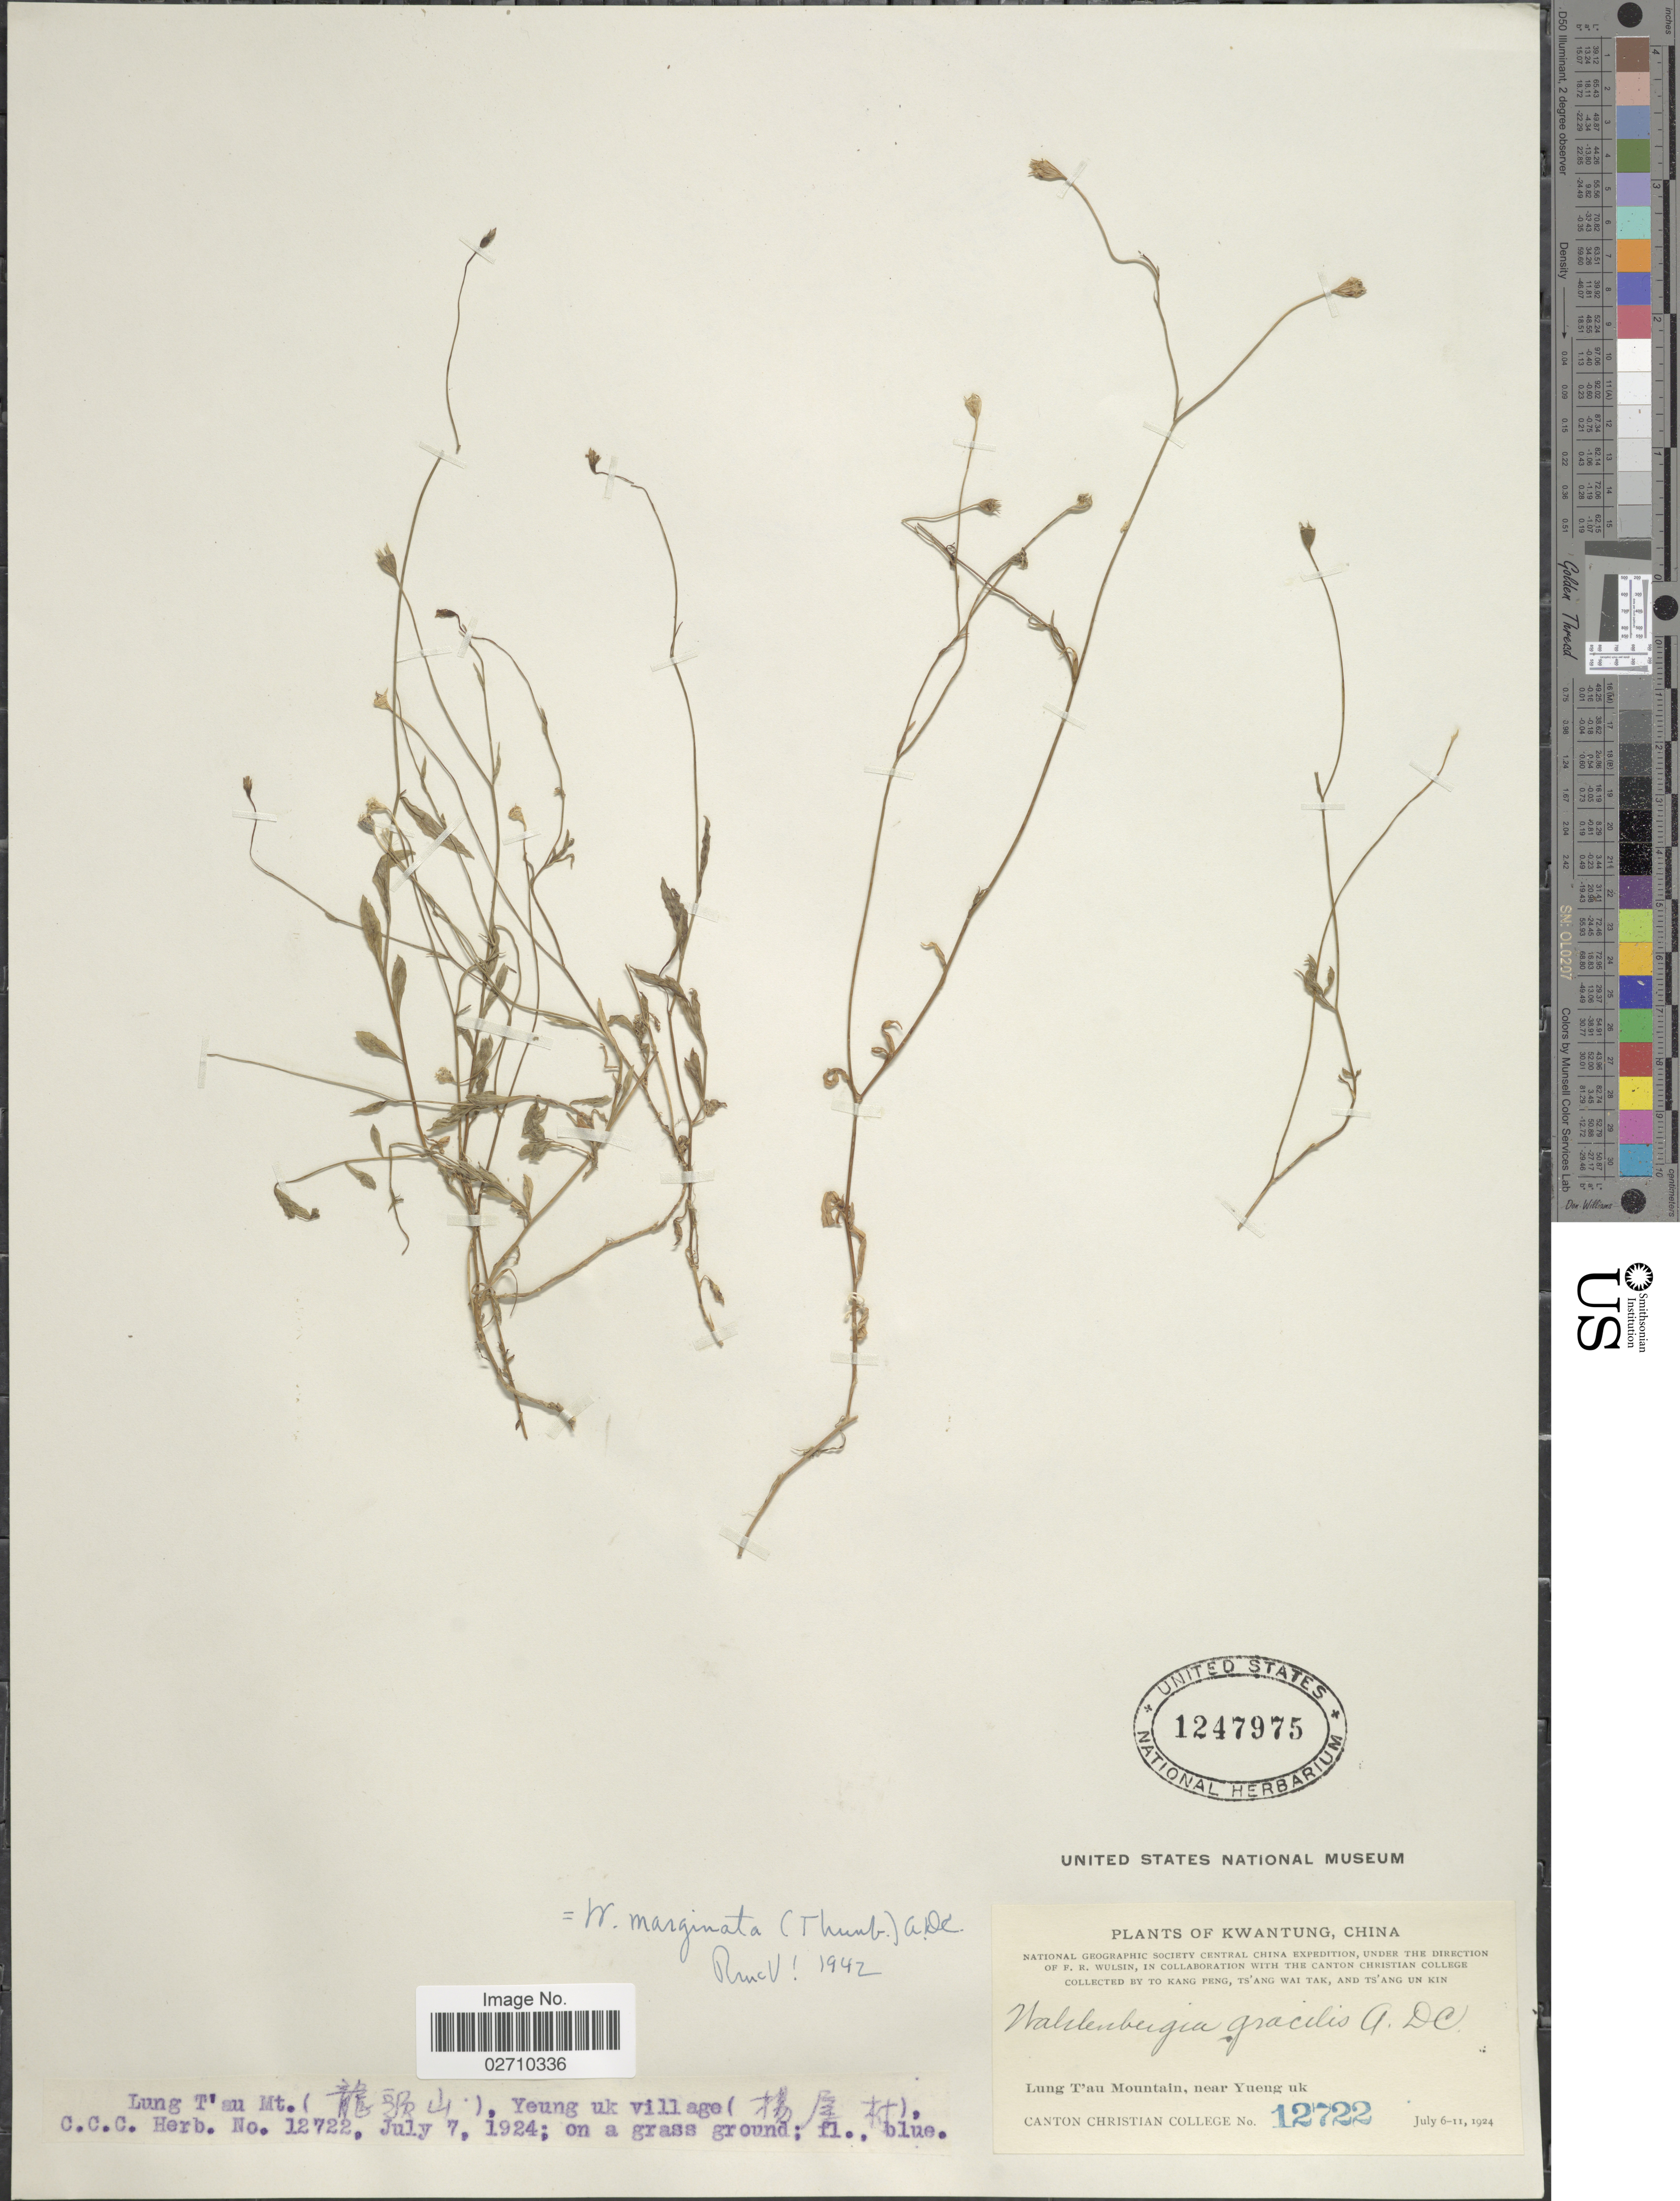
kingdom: Plantae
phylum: Tracheophyta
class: Magnoliopsida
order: Asterales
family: Campanulaceae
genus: Wahlenbergia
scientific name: Wahlenbergia marginata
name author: (Thunb.) A. DC.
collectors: T. K. Peng, W. T. Tsang & Ts' Ang Un Kin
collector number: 12722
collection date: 1924-07-06/1924-07-11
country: China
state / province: Guangdong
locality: Kwangtung. Lung T'au Mountain, near Yueng uk. Yeung uk village.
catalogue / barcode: US 1247975